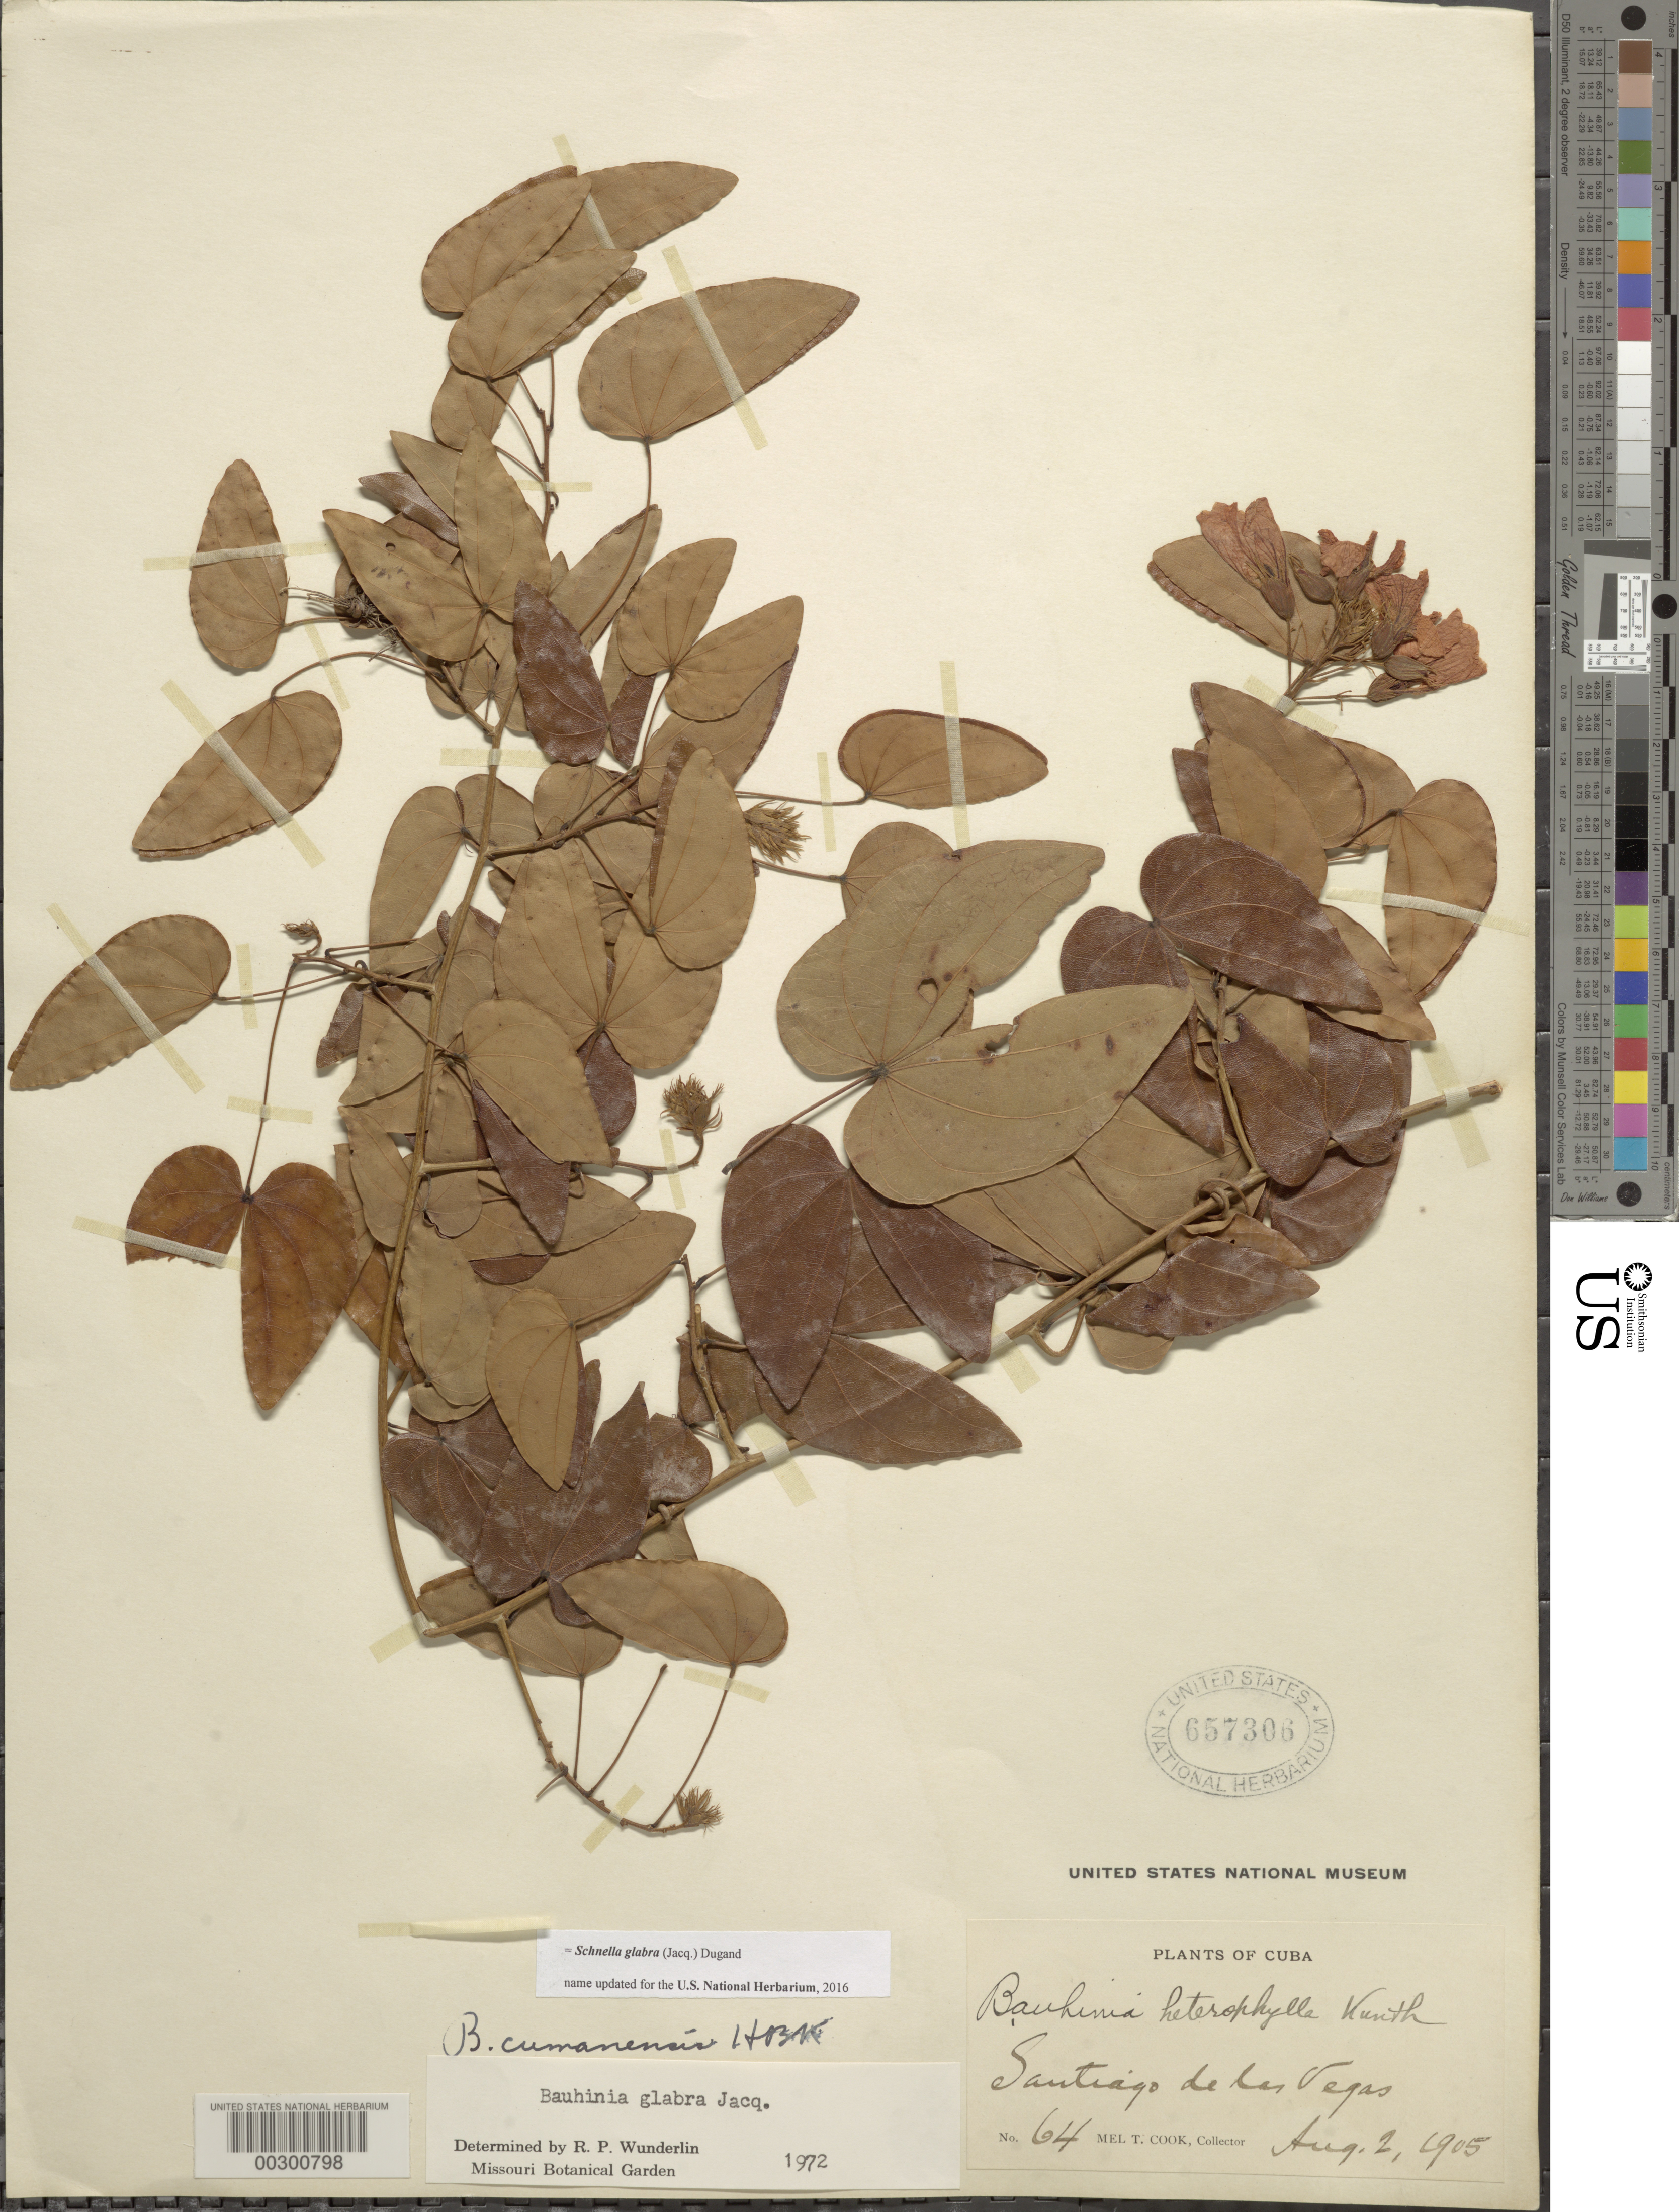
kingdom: Plantae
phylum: Tracheophyta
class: Magnoliopsida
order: Fabales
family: Fabaceae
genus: Schnella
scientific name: Schnella glabra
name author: (Jacq.) Dugand G.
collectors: M. T. Cook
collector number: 64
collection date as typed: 02 Aug 1905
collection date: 1905-08-02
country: Cuba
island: Greater Antilles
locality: Santiago de Las Vegas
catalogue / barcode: US 657306